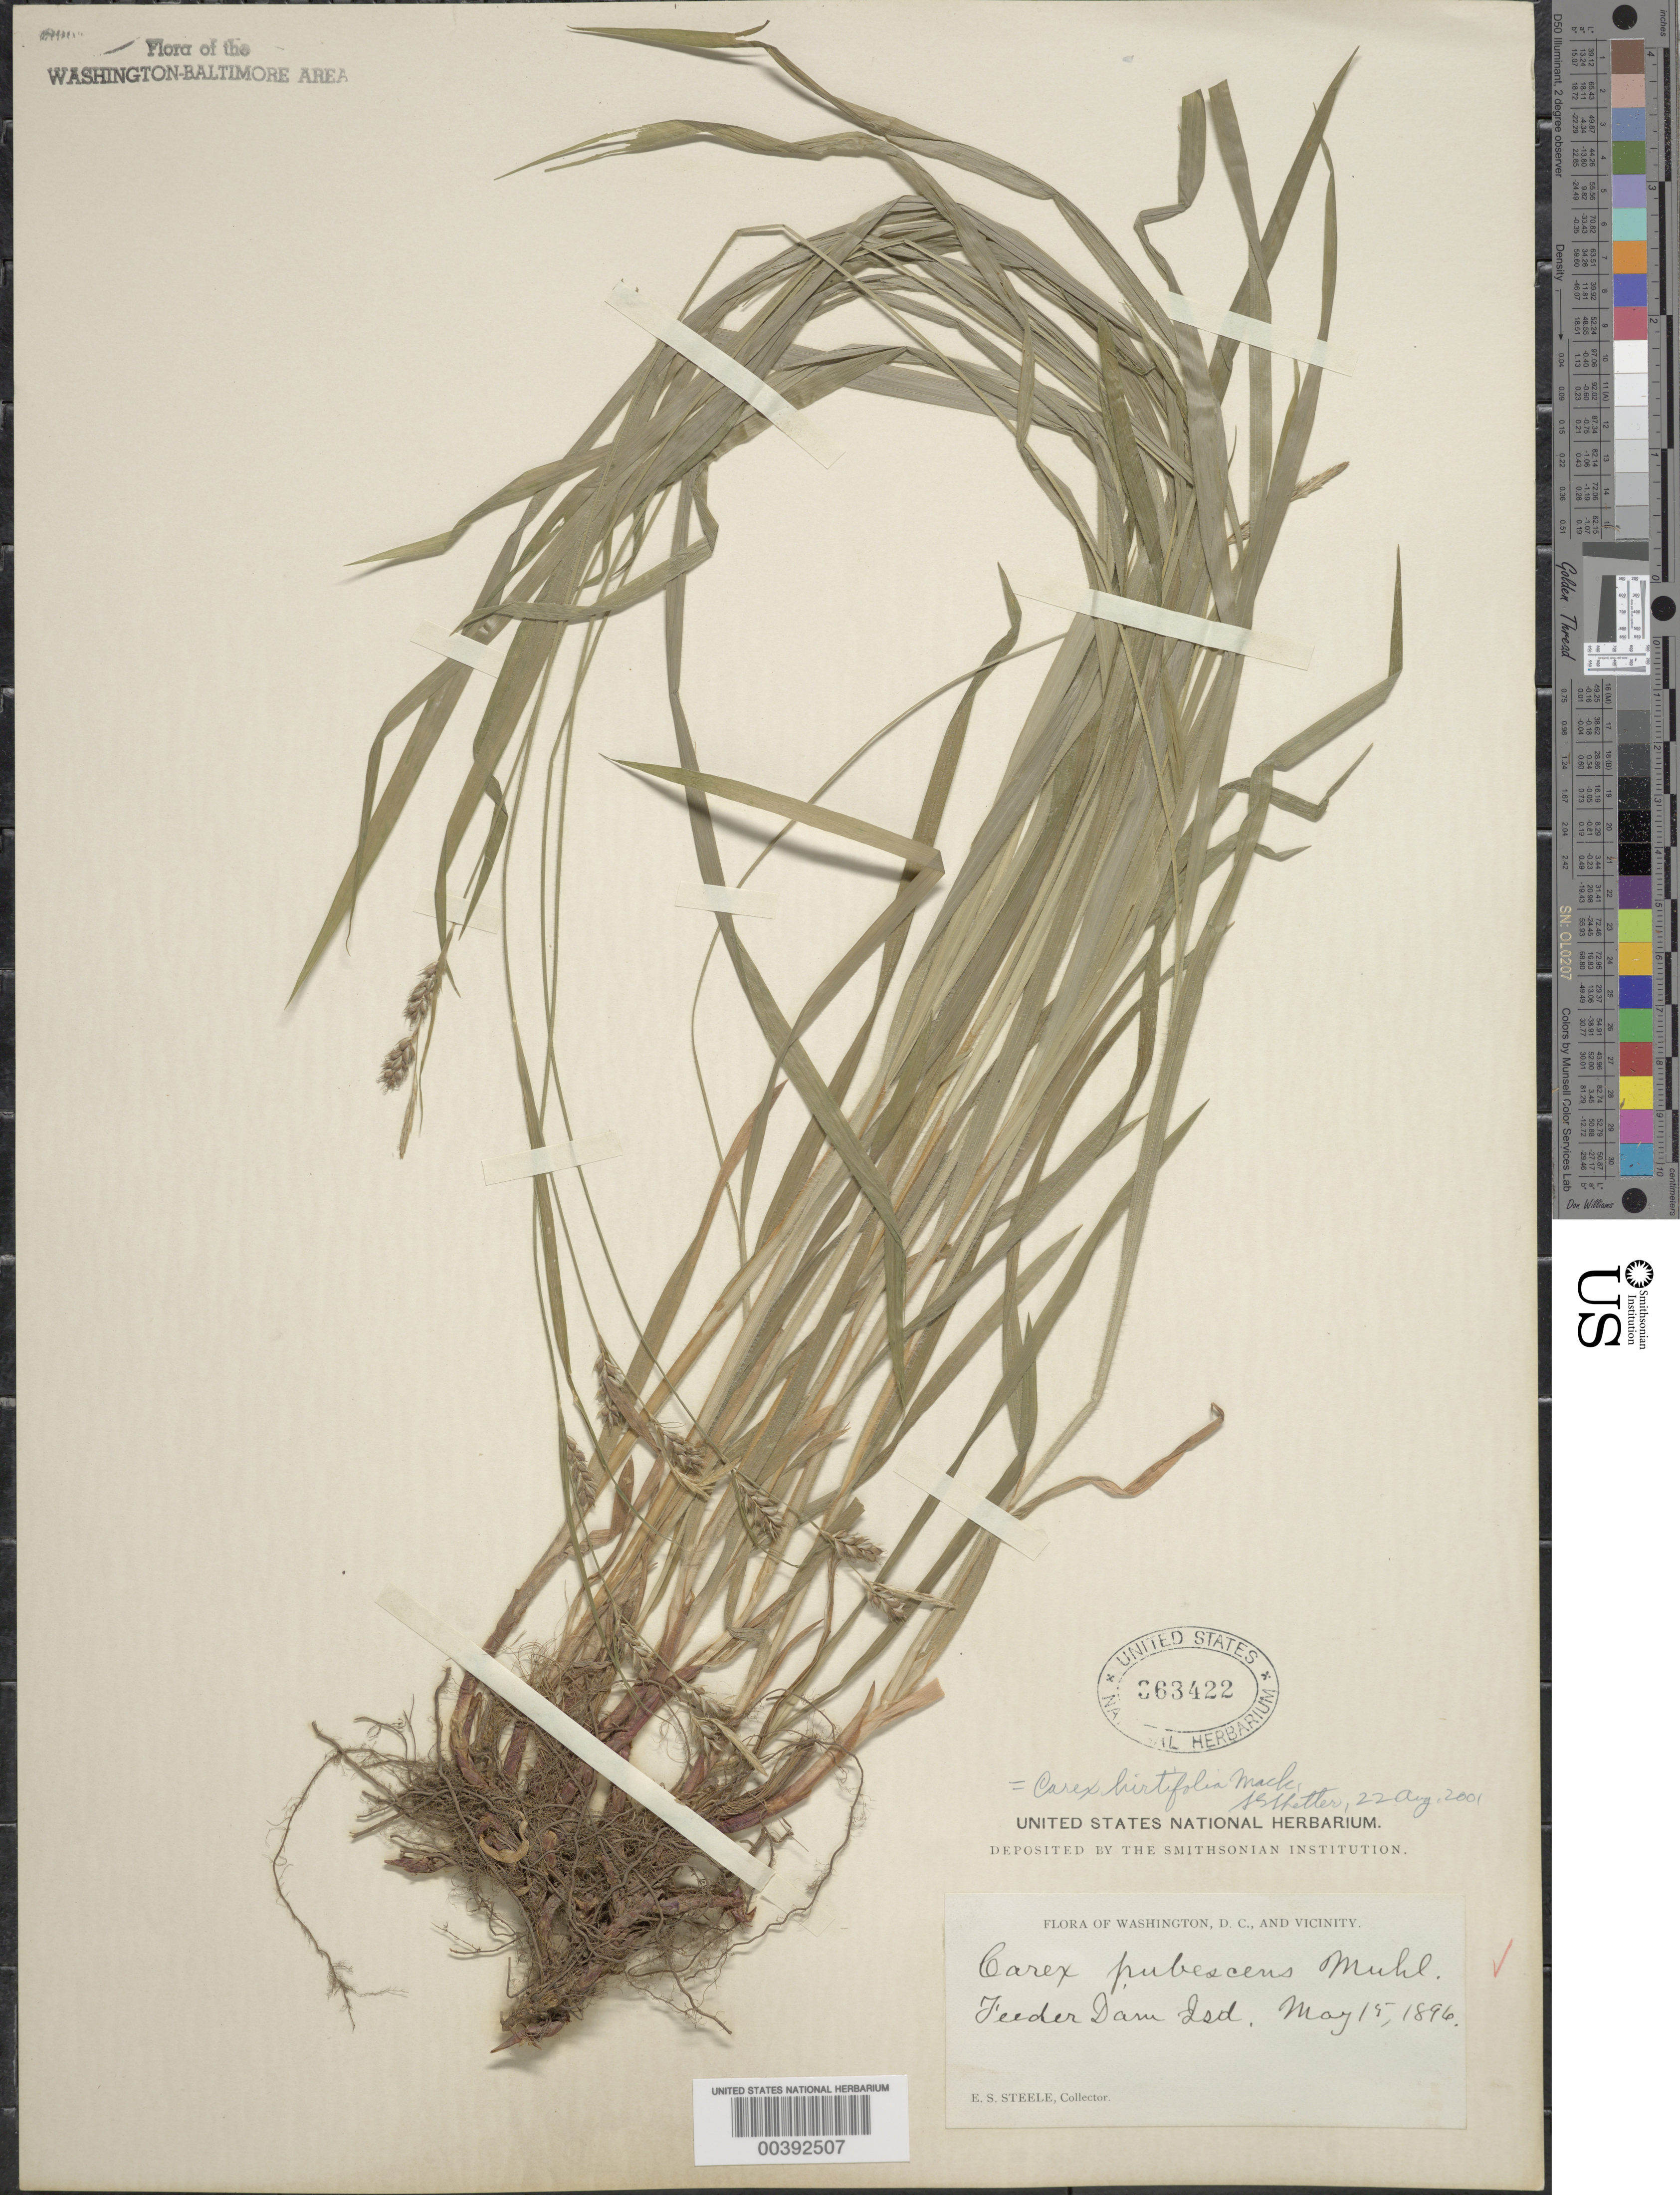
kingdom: Plantae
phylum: Tracheophyta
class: Liliopsida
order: Poales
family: Cyperaceae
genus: Carex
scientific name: Carex hirtifolia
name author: Mack.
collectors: E. Steele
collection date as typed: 15 May 1896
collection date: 1896-05-15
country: United States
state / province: Maryland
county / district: Montgomery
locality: Feeder Dam I. C. & O. Canal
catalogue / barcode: US 363422